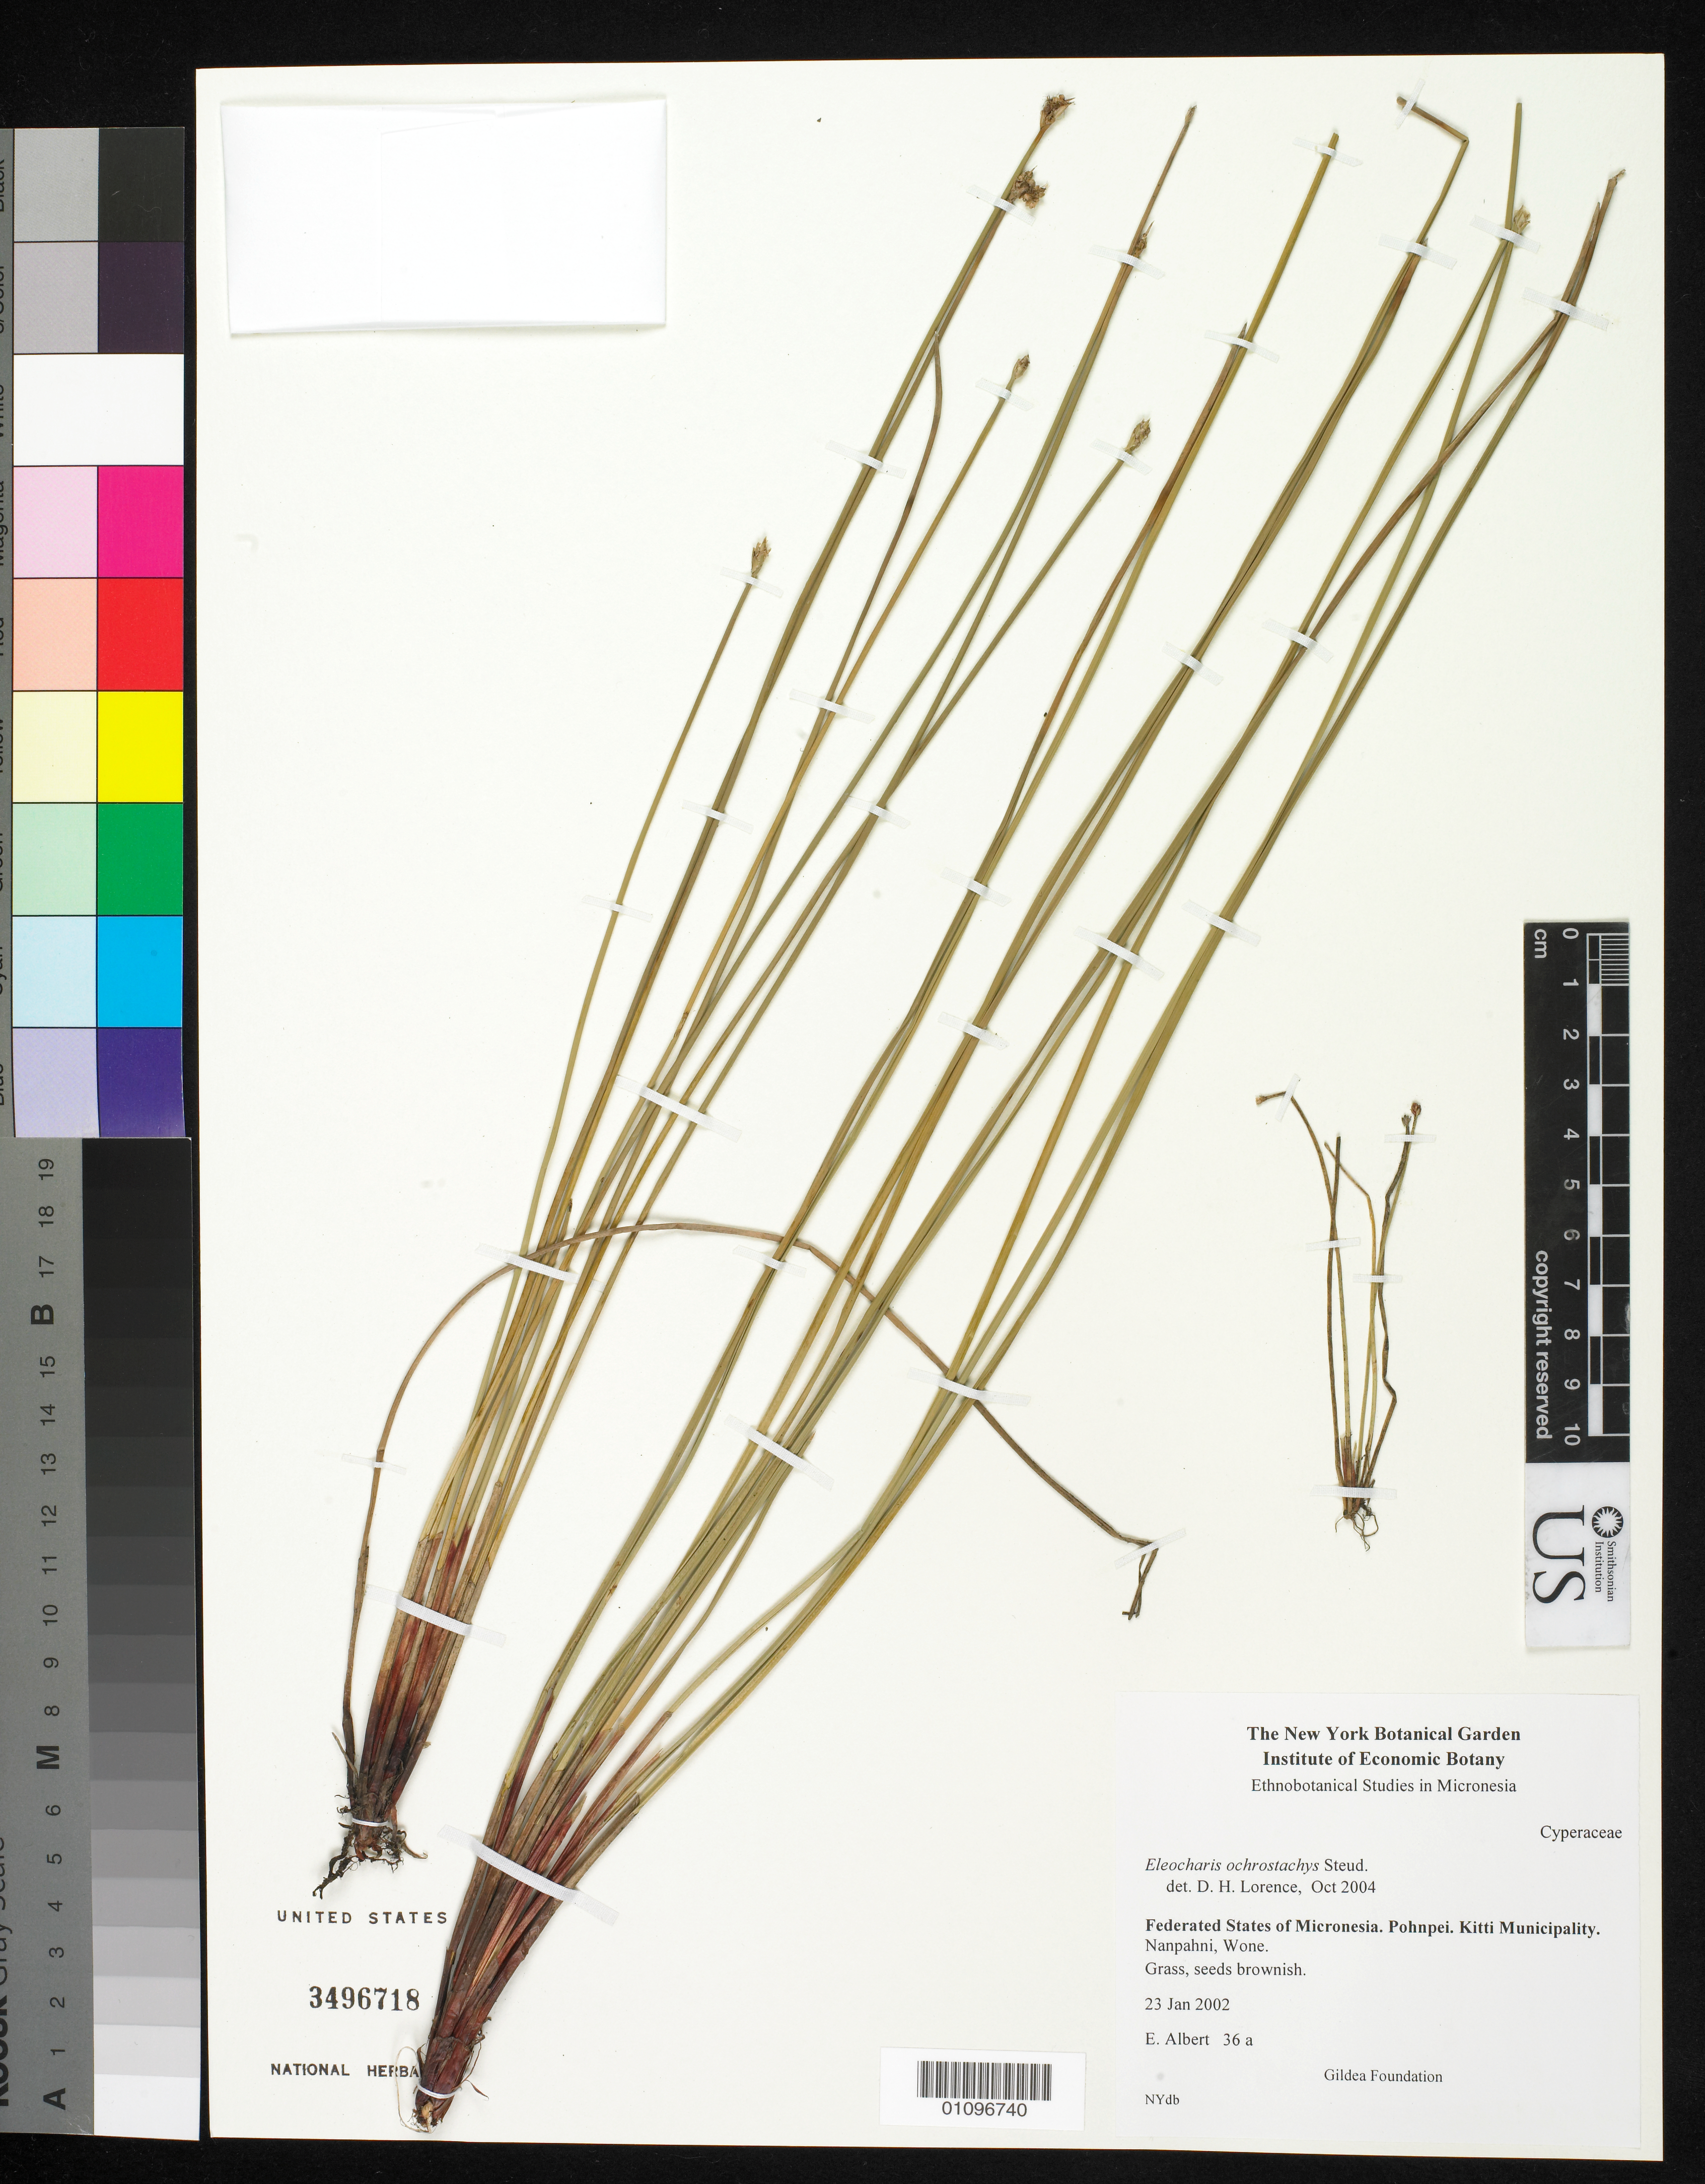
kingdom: Plantae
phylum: Tracheophyta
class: Liliopsida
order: Poales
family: Cyperaceae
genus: Eleocharis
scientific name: Eleocharis ochrostachys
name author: Steud.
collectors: E. Albert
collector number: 36a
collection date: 2002-01-23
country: Micronesia, Federated States of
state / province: Pohnpei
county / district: Kitti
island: Pohnpei [Ponape]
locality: Nanpahni, Wone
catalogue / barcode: US 3496718